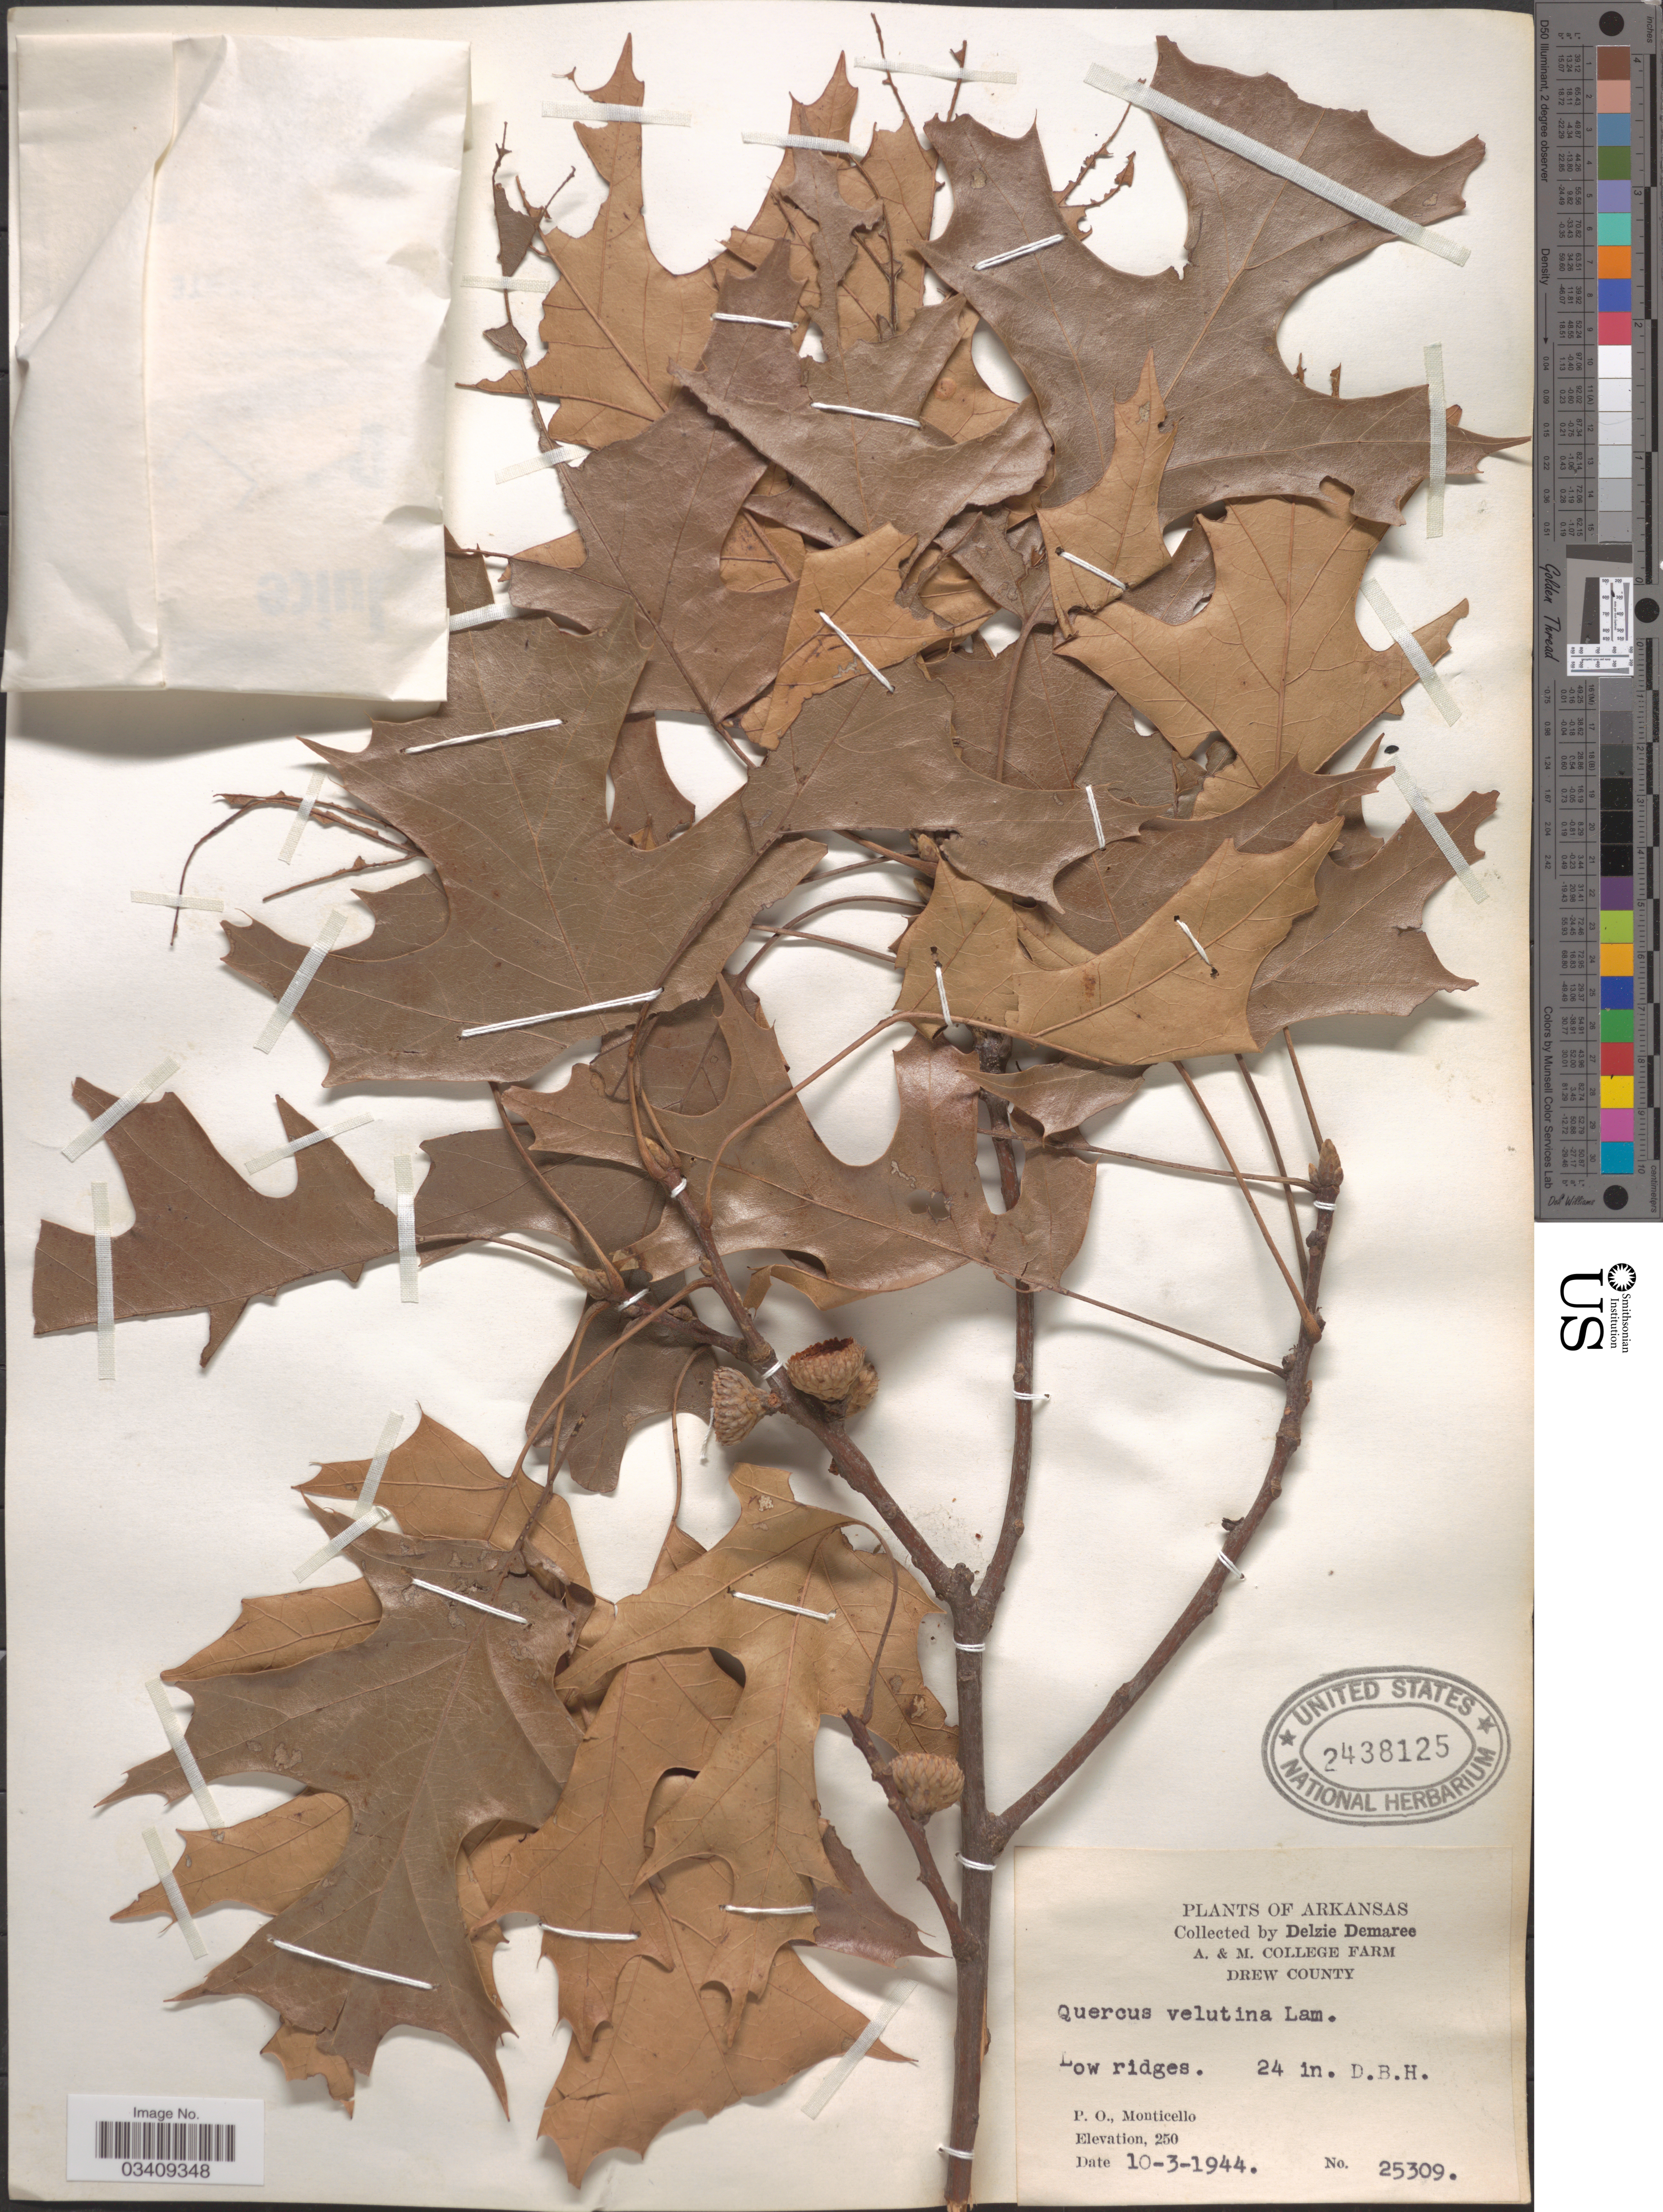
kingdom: Plantae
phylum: Tracheophyta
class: Magnoliopsida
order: Fagales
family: Fagaceae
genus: Quercus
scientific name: Quercus velutina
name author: Lam.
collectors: D. Demaree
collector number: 25309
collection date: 1944-10-03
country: United States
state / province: Arkansas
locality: Drew County. P.O., Monticello.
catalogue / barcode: US 2438125